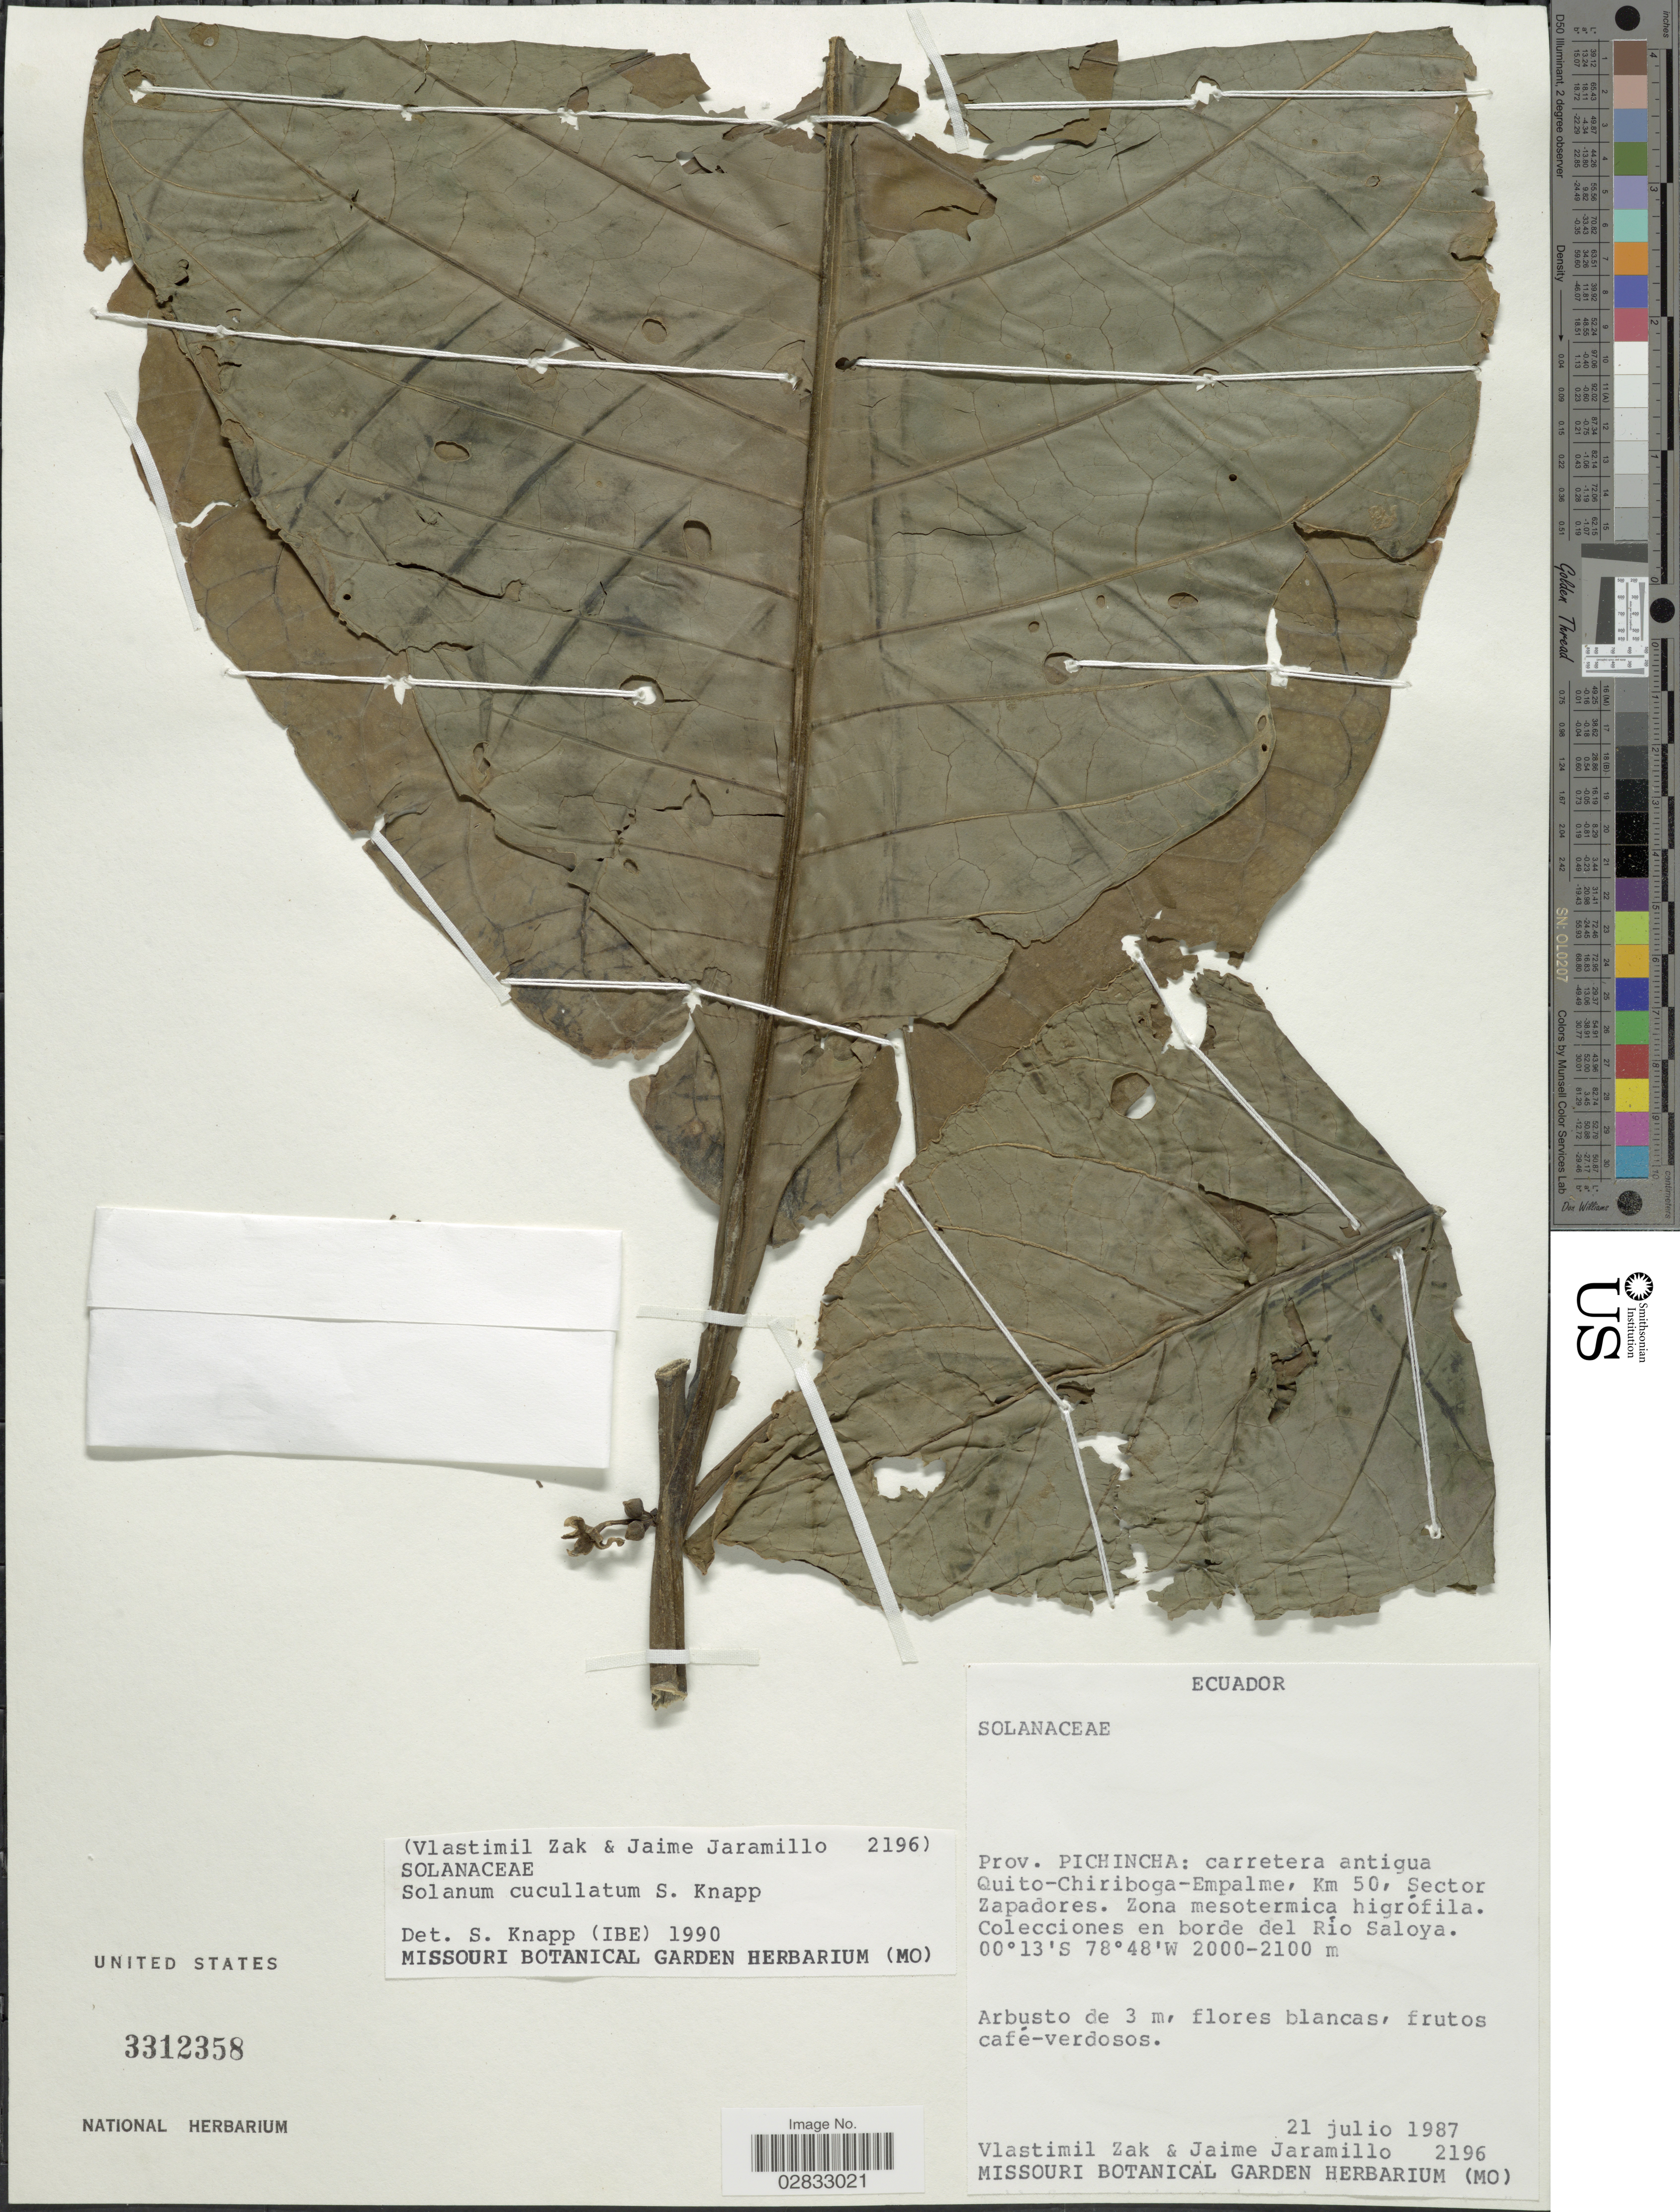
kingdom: Plantae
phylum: Tracheophyta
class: Magnoliopsida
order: Solanales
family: Solanaceae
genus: Solanum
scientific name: Solanum cucullatum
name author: S. Knapp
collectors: V. Zak & J. Jaramillo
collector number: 2196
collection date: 1987-07-21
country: Ecuador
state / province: Pichincha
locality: Carretera antigua Quito-Chiriboga-Empalme, Km 50, Sector Zapadores. Zona mesotermica higrófila. Colecciones en borde del Río Saloya.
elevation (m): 2000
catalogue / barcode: US 3312358